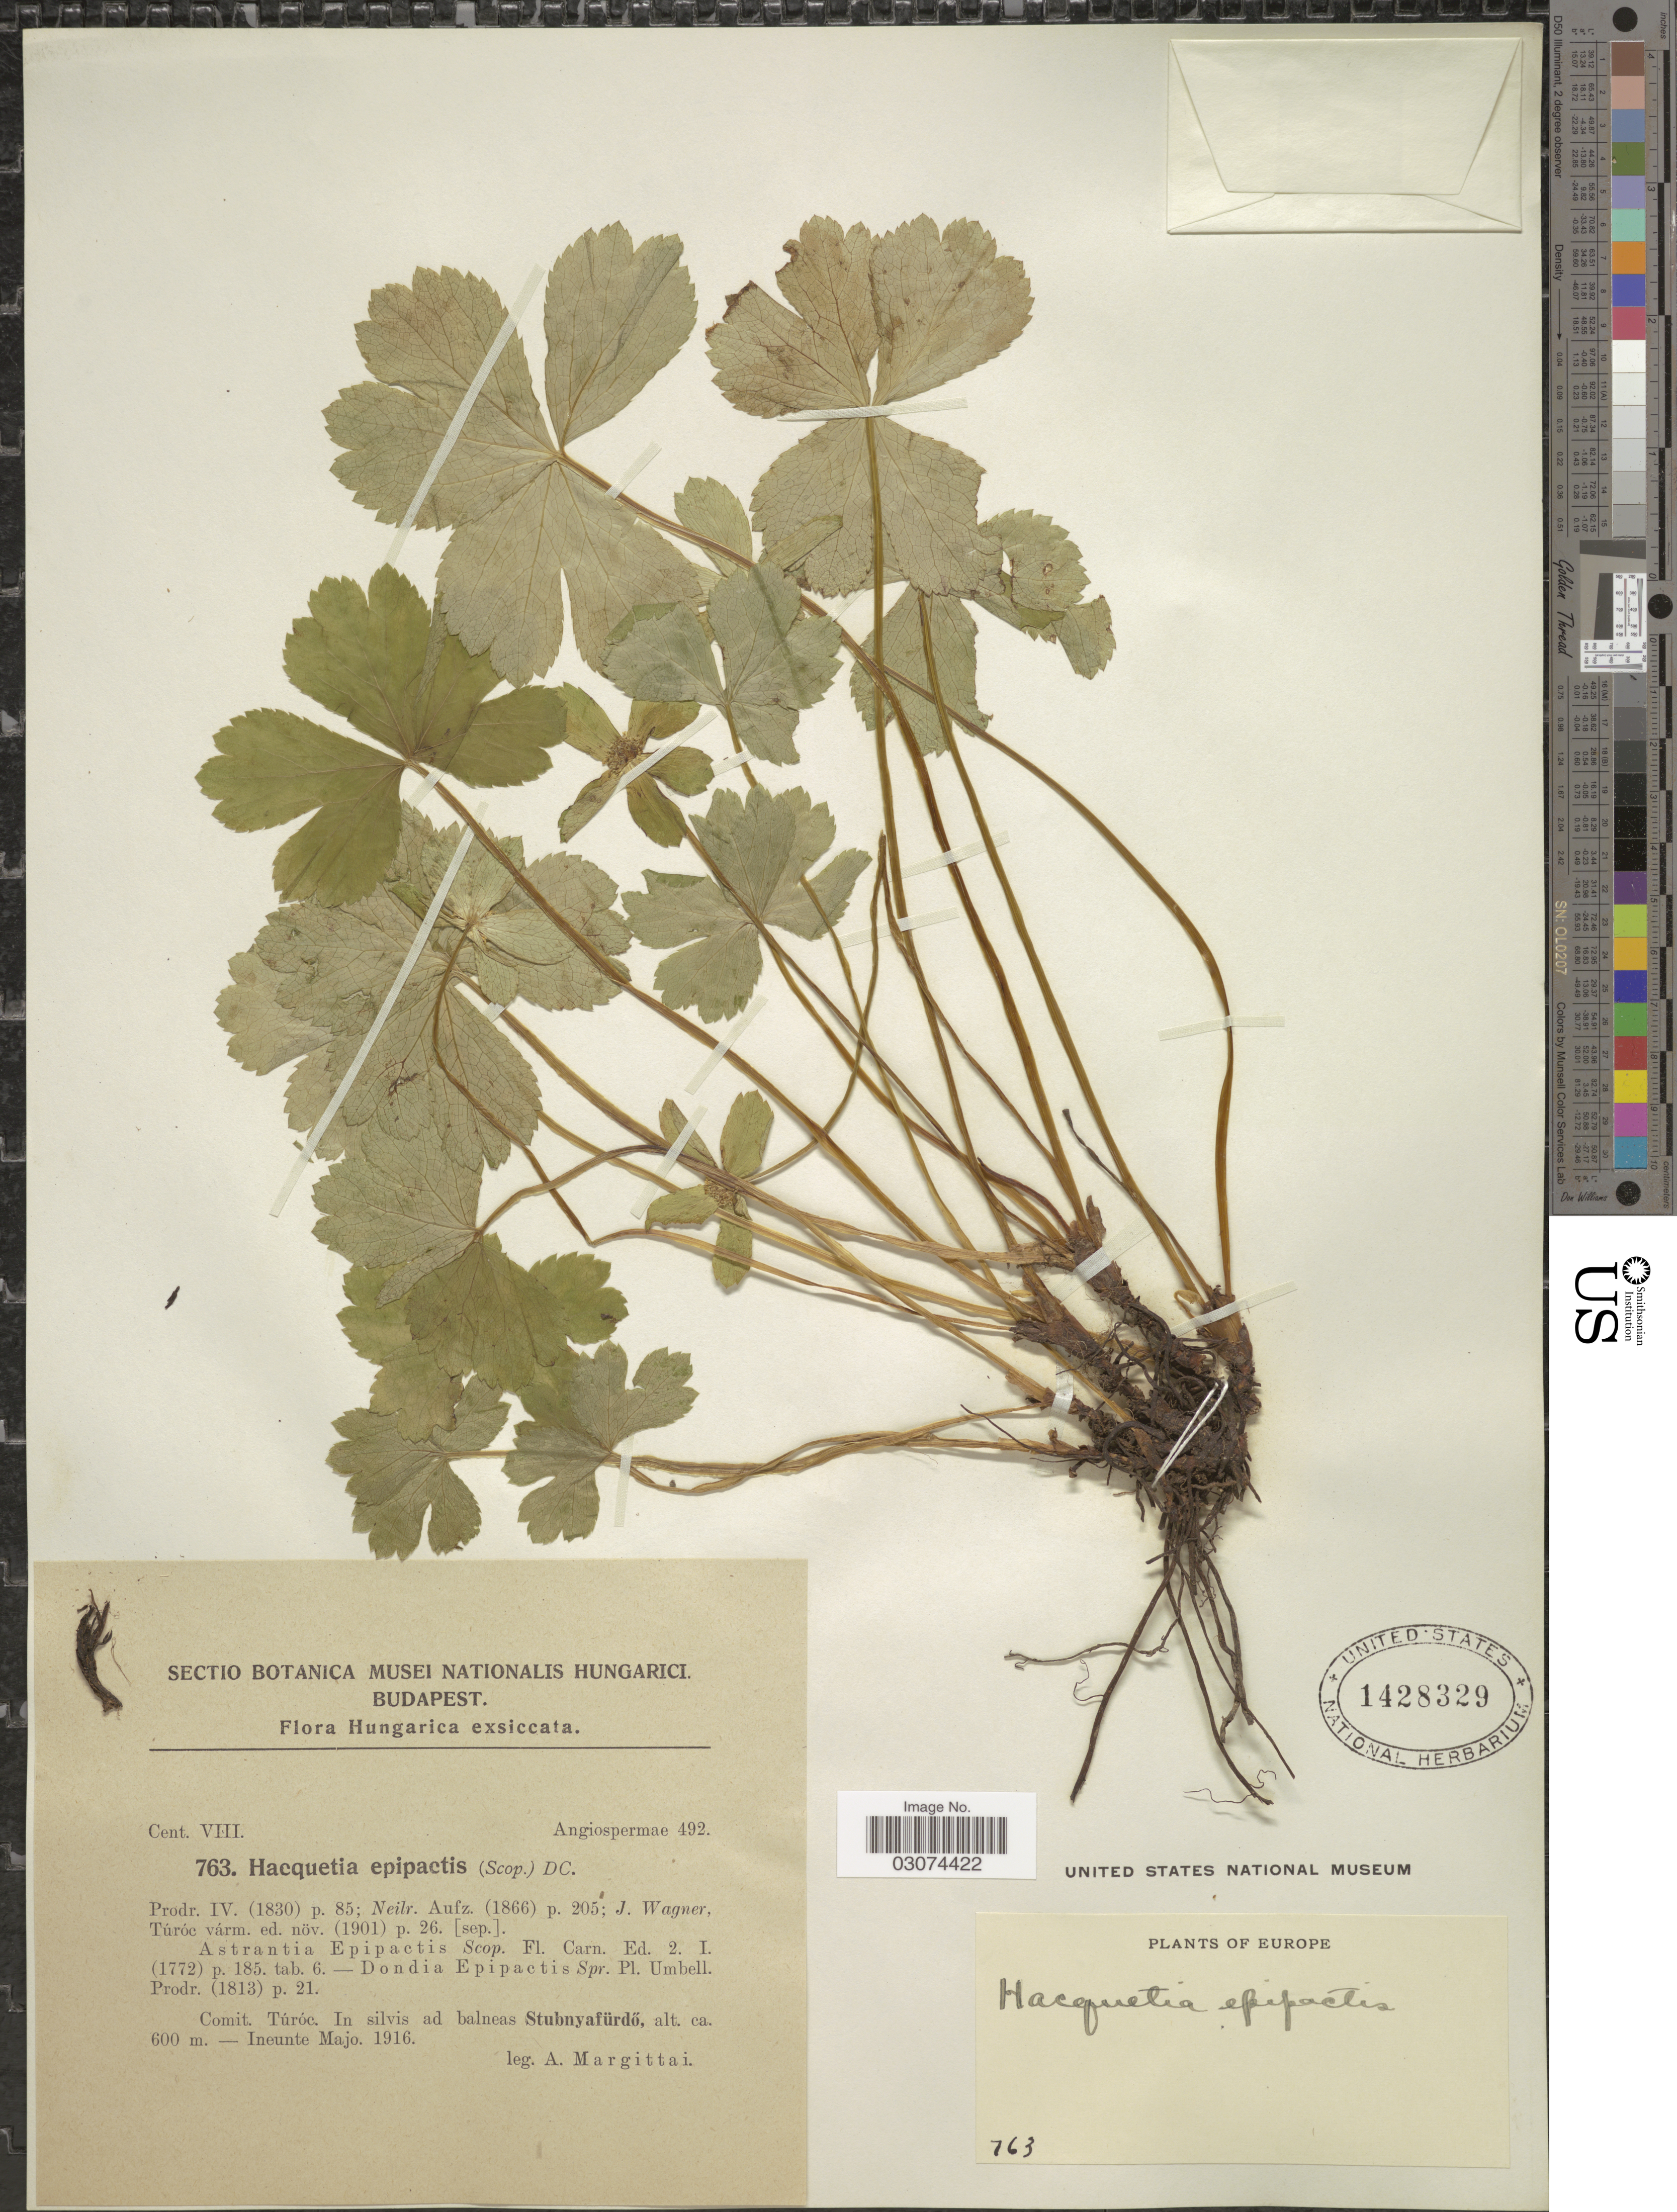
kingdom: Plantae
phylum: Tracheophyta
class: Magnoliopsida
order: Apiales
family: Apiaceae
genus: Hacquetia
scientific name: Hacquetia epipactis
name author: (Scop.) DC.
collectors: A. Margittai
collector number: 763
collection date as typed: Ineunte Majo. 1916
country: Hungary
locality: Comit. Túróc. In silvis ad balneas Stubnyafürdó.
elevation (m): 600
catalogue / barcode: US 1428329